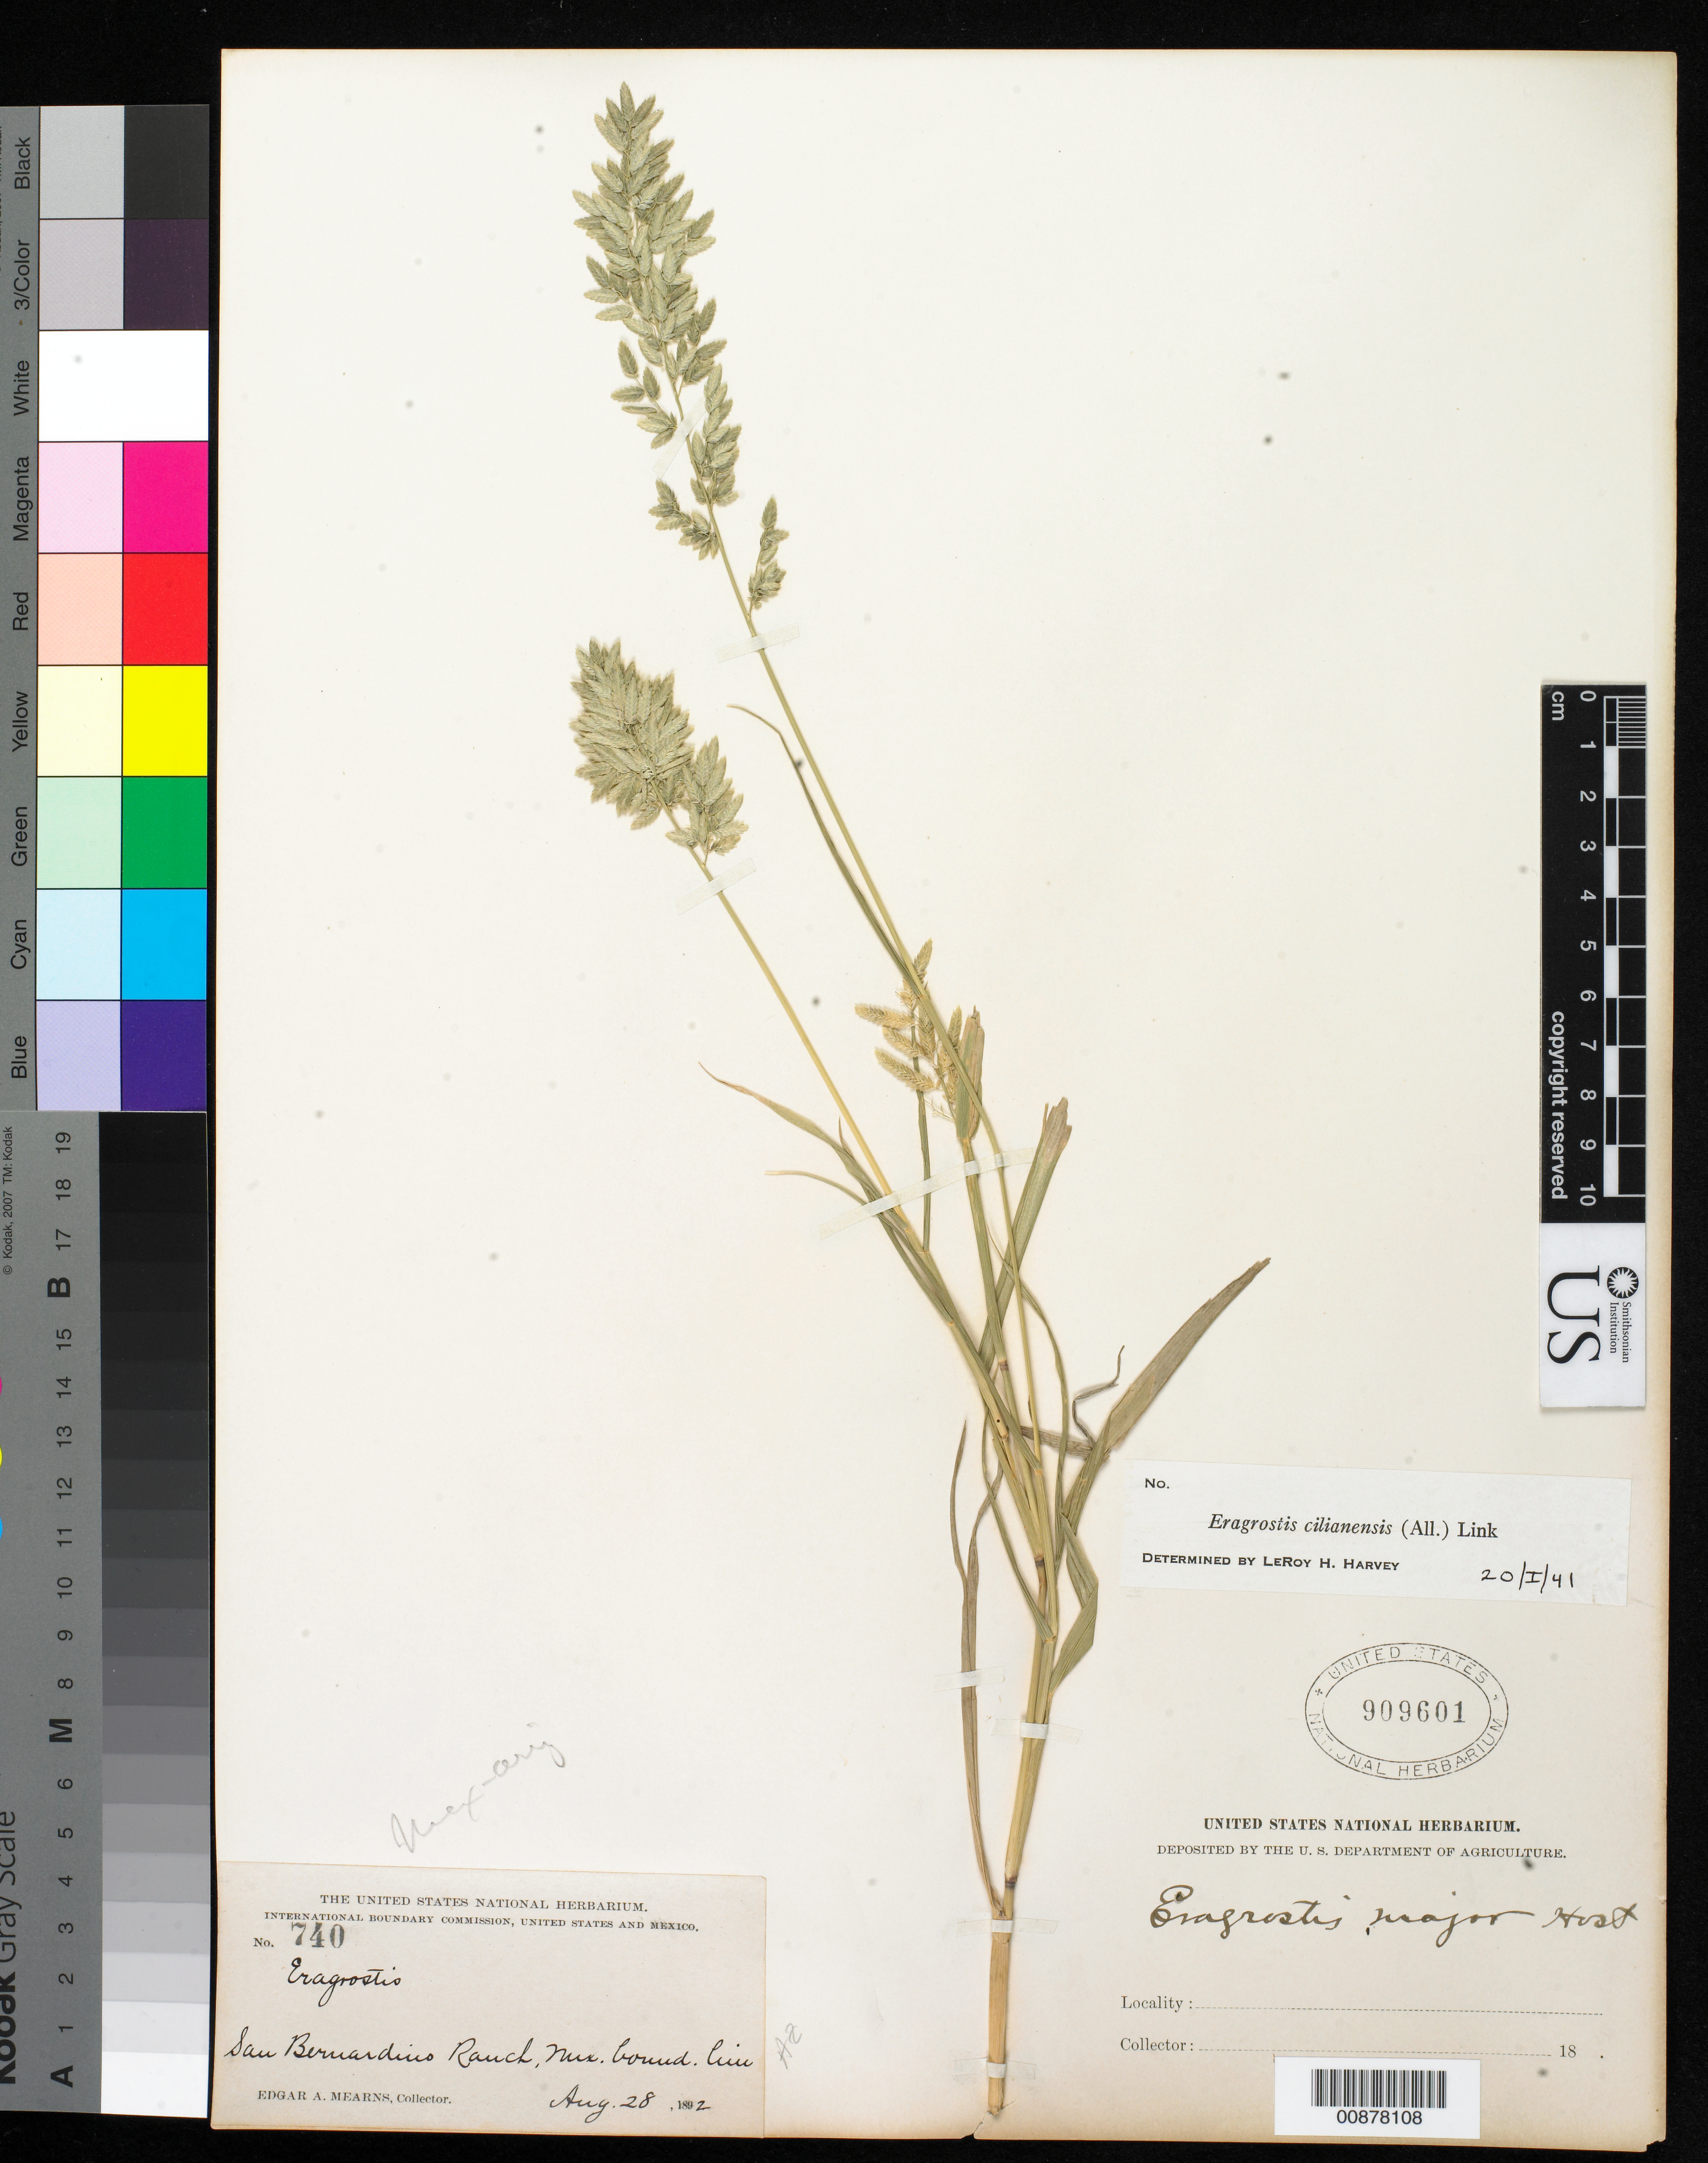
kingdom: Plantae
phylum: Tracheophyta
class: Liliopsida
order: Poales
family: Poaceae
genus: Eragrostis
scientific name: Eragrostis cilianensis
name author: (Bellardi) Vignolo ex Janch.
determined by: Harvey, L. H.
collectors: E. A. Mearns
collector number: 740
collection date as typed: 28 Aug 1892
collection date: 1892-08-28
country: United States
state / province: Arizona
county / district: Cochise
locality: San Bernardino Ranch, Mexican Boundary Line.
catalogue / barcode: US 909601